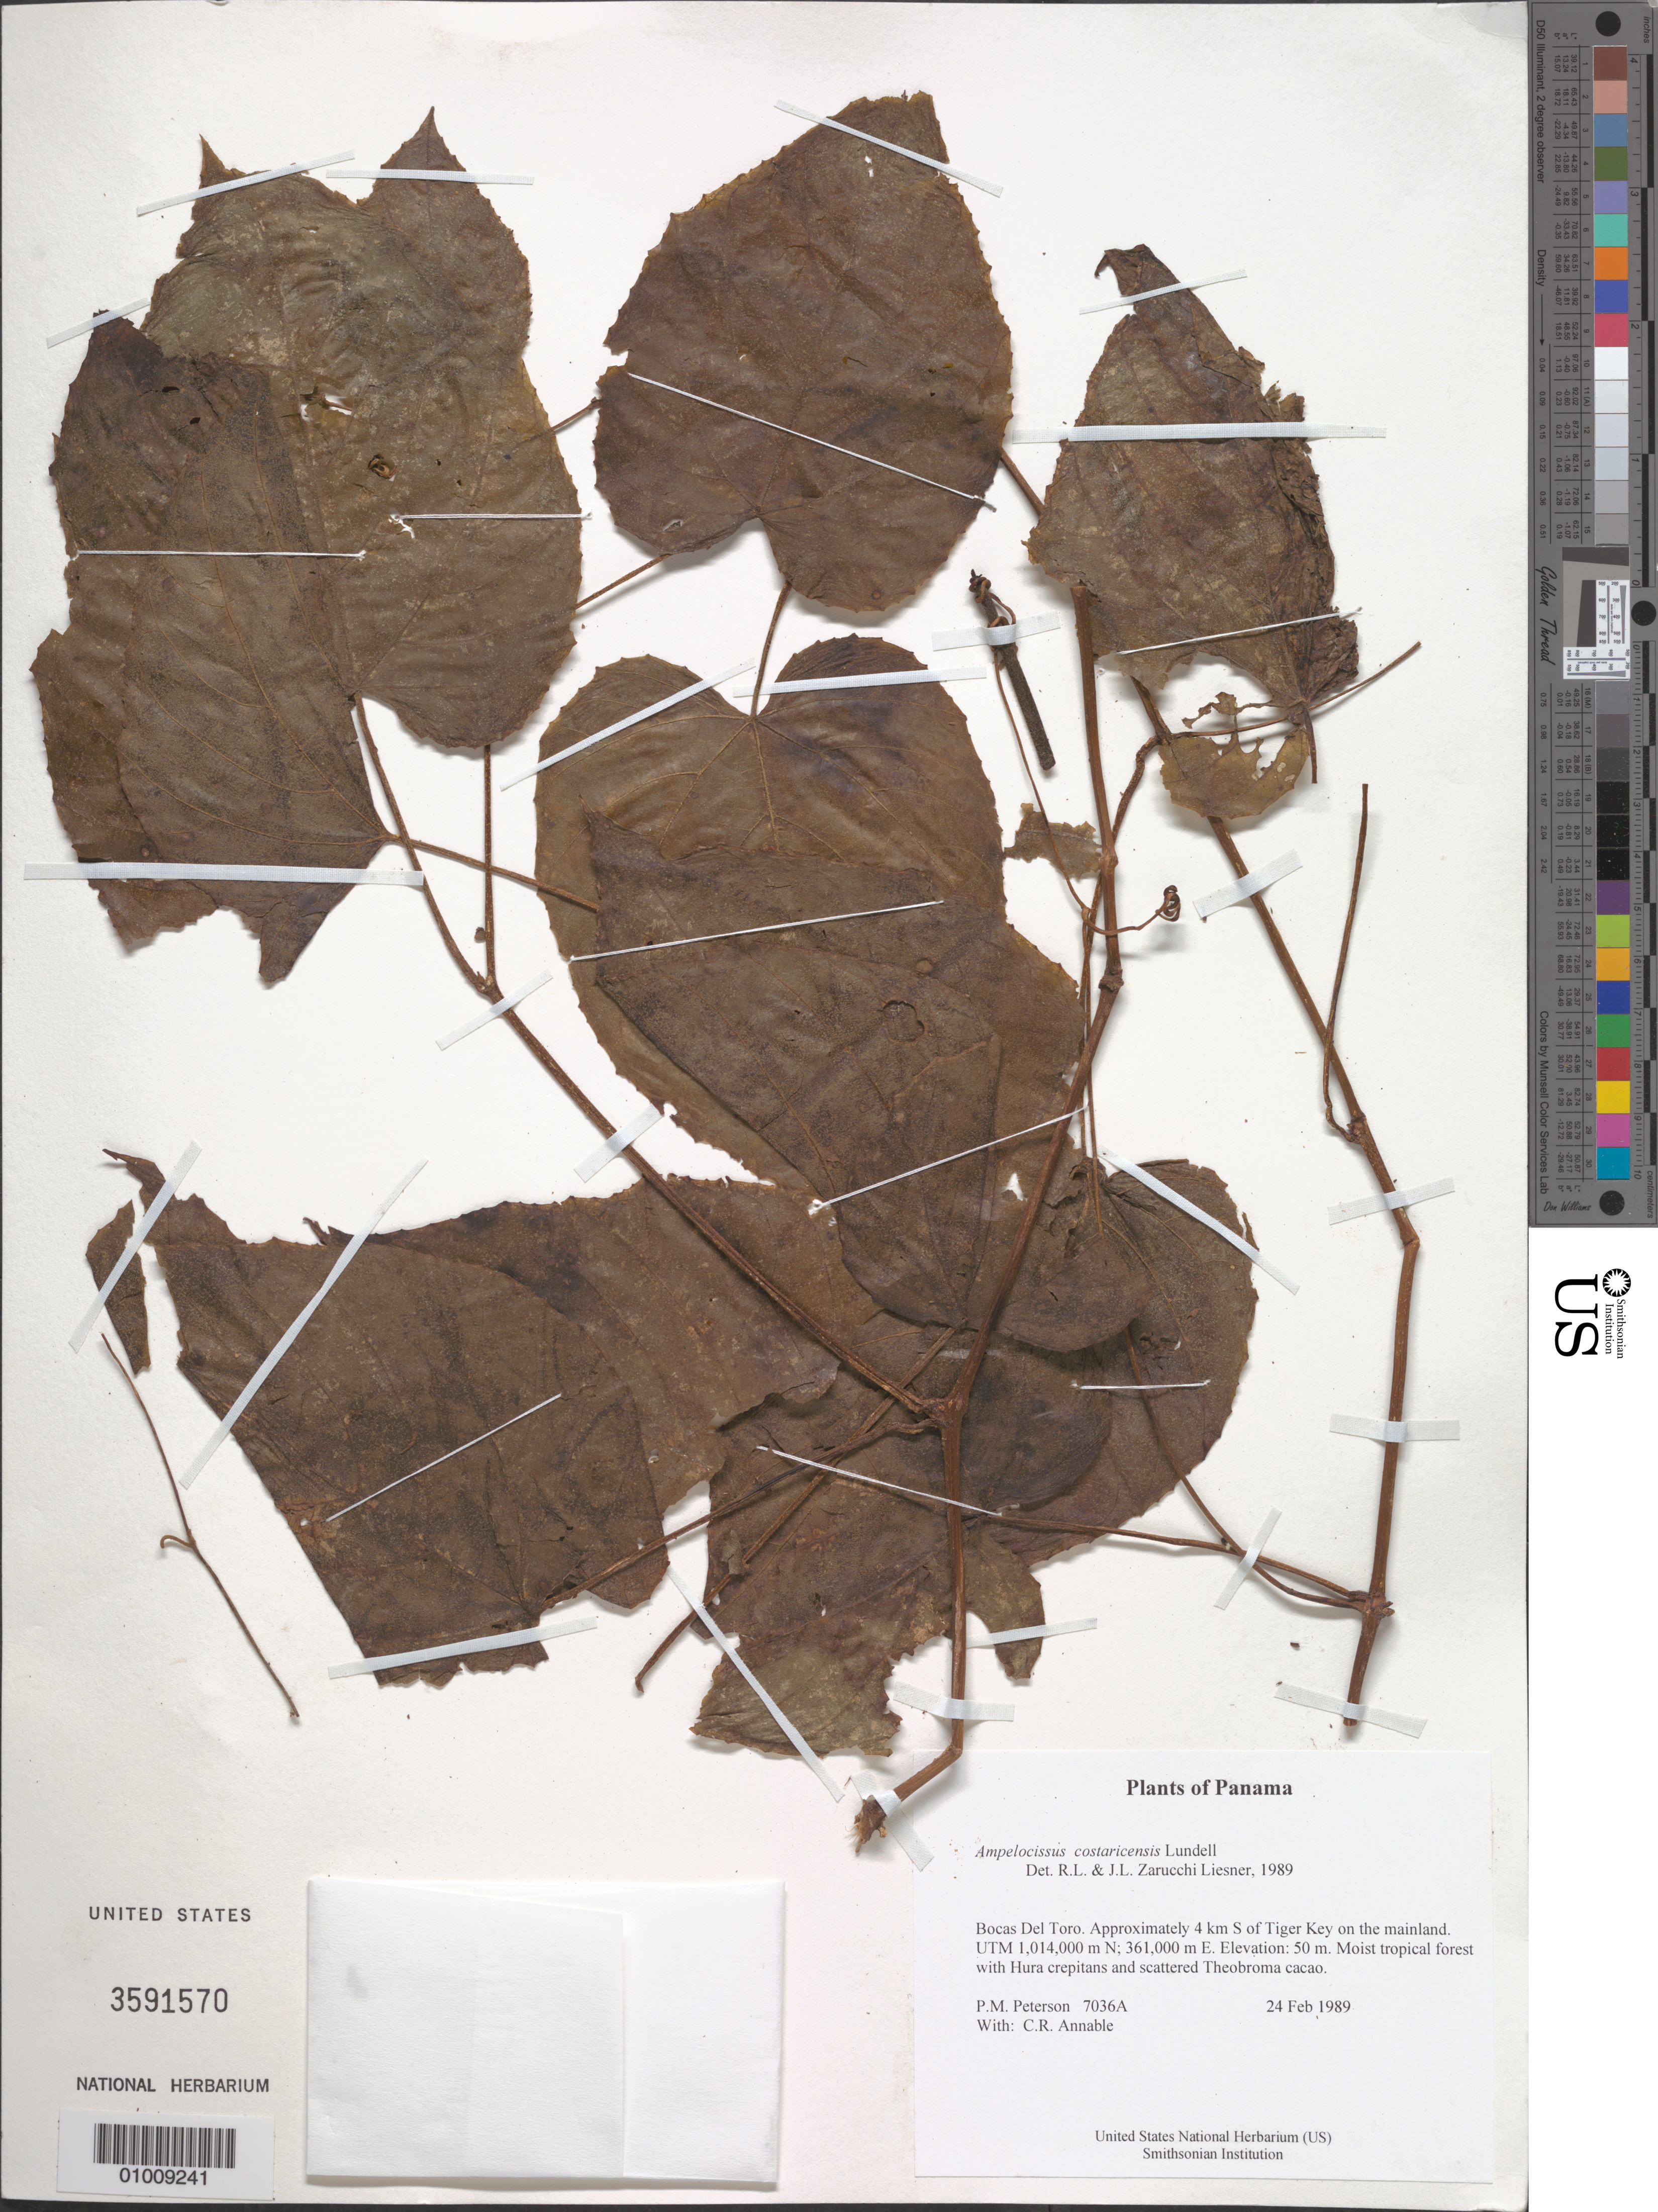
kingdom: Plantae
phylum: Tracheophyta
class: Magnoliopsida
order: Vitales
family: Vitaceae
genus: Ampelocissus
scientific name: Ampelocissus costaricensis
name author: Lundell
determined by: Liesner, R. L.; Zarucchi, J. L.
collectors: P. M. Peterson & C. R. Annable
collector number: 07036A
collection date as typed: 24 Feb 1989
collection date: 1989-02-24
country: Panama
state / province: Bocas del Toro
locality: Approximately 4 km S of Tiger Key on the mainland. UTM 1,014,000 m N; 361,000 m E.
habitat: Moist tropical forest with Hura crepitans and scattered Theobroma cacao.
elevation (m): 50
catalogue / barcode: US 3591570